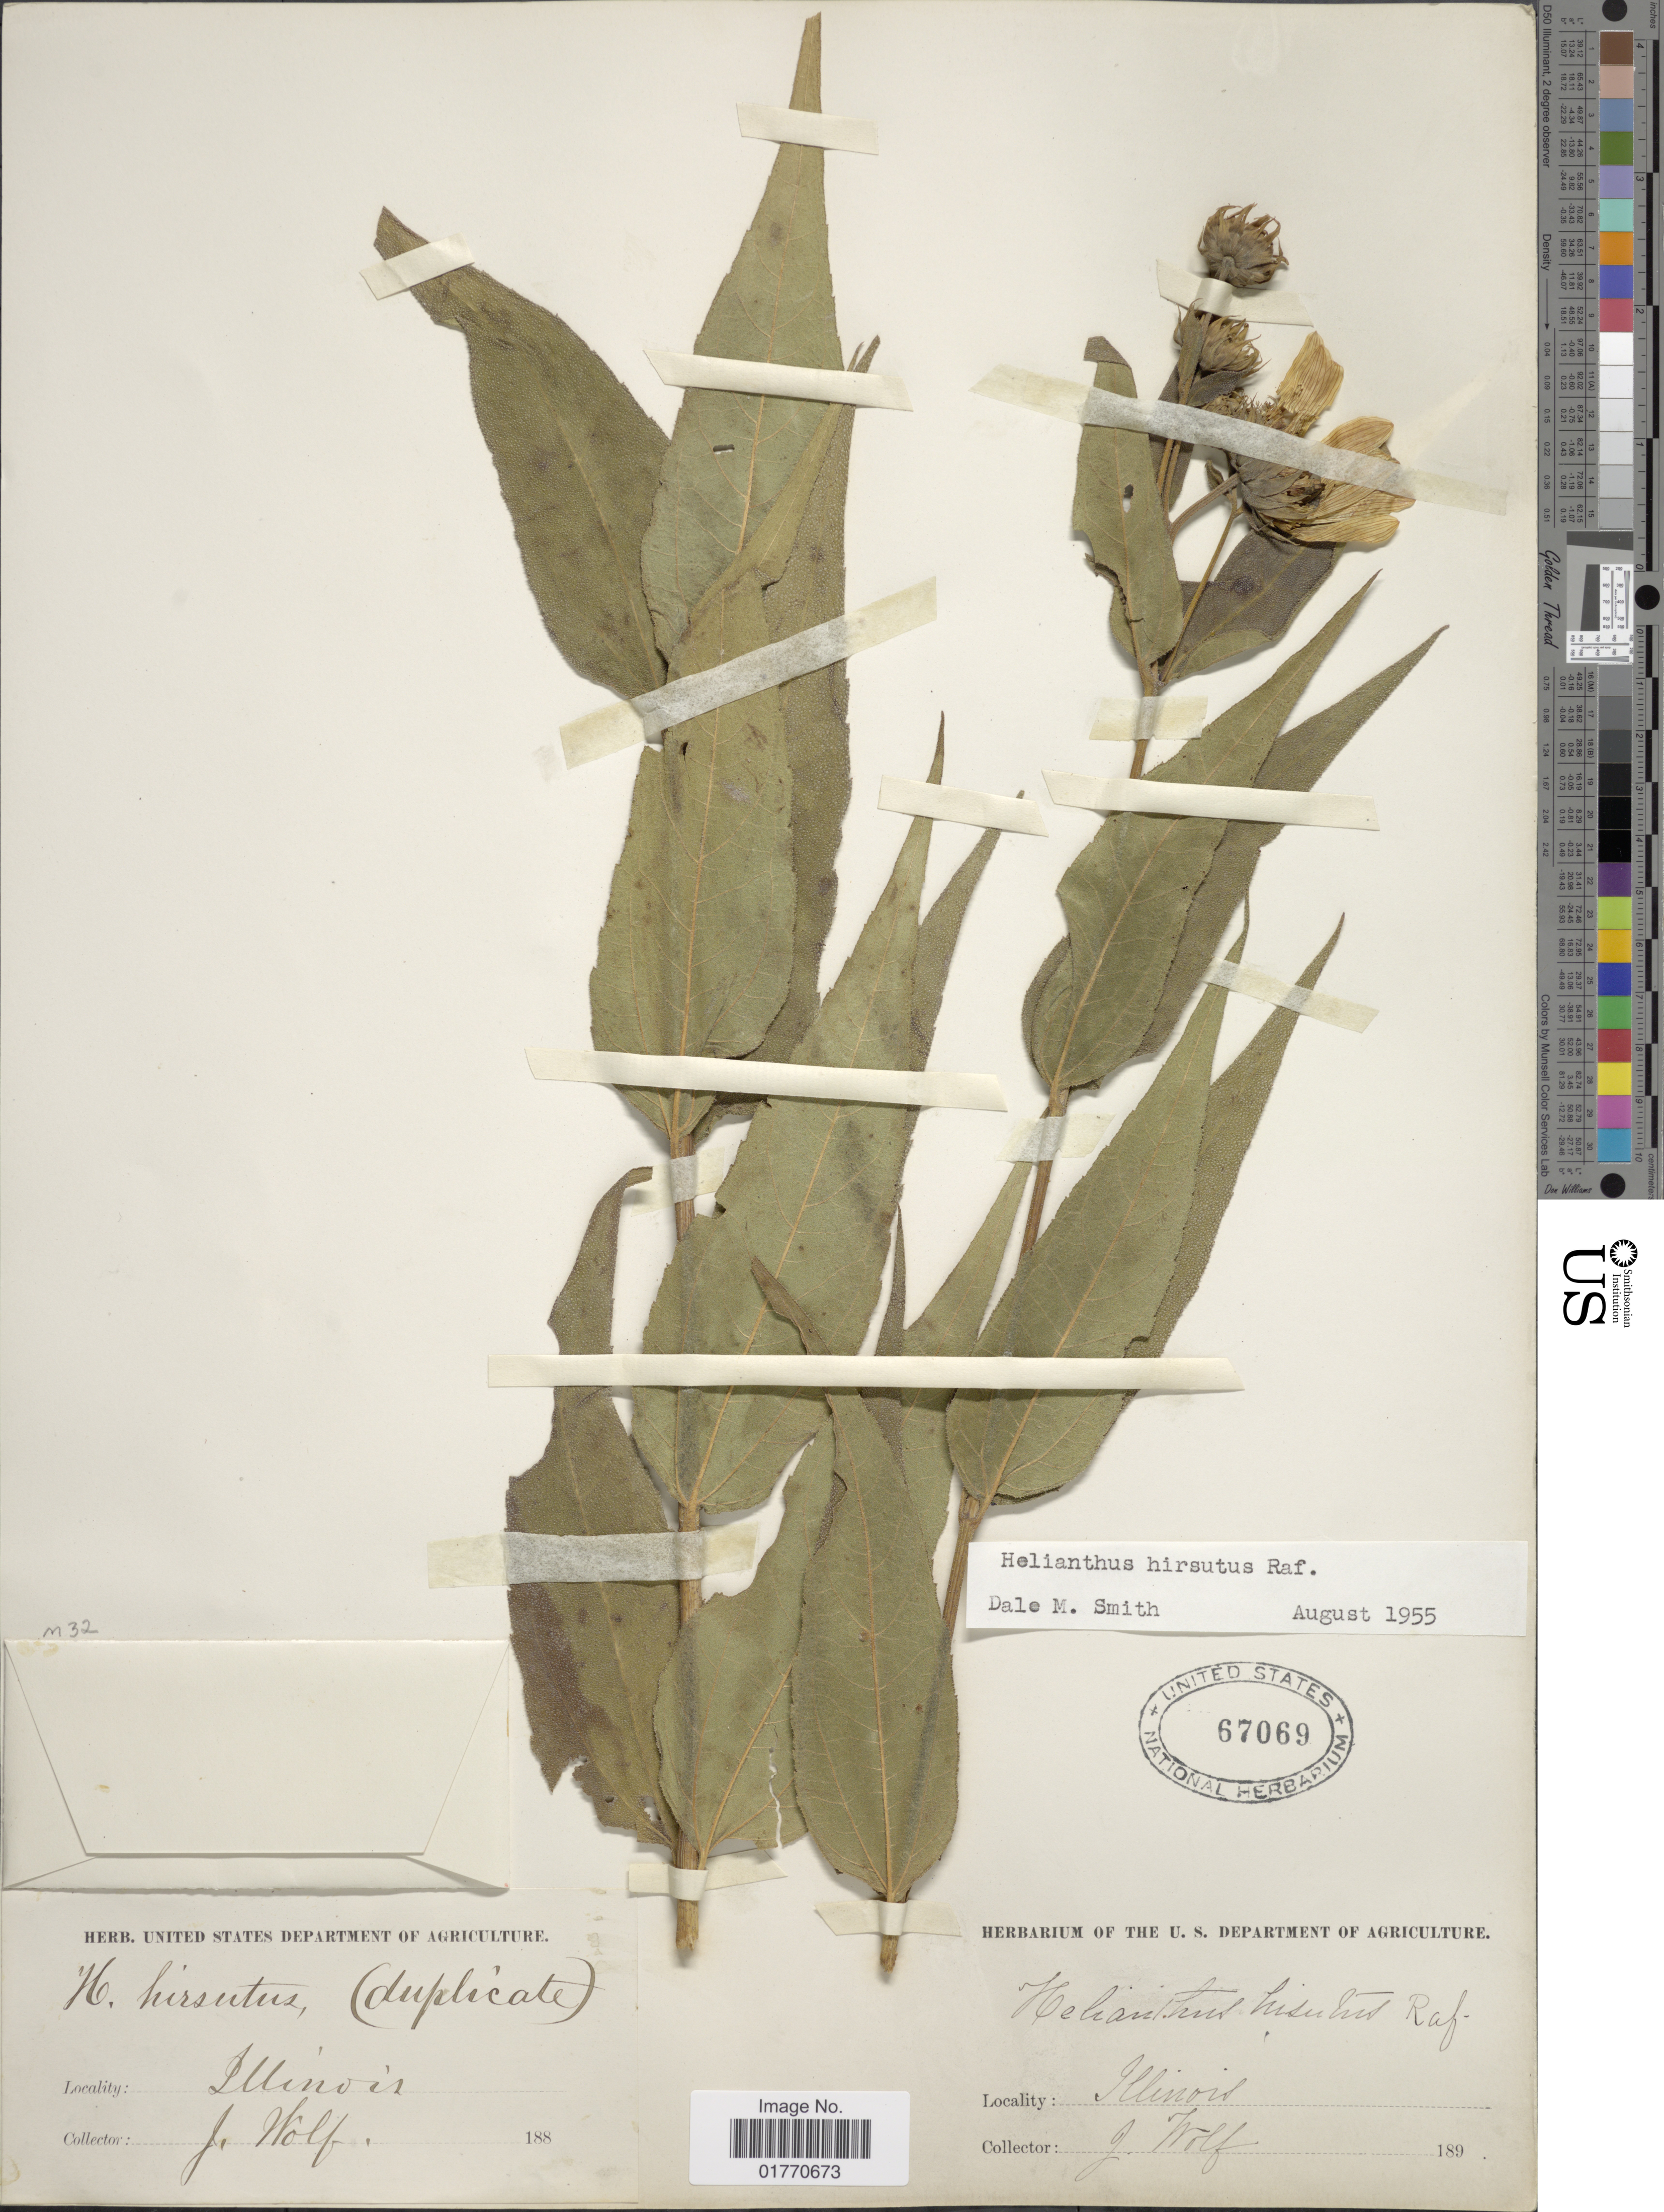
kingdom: Plantae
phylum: Tracheophyta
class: Magnoliopsida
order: Asterales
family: Asteraceae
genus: Helianthus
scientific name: Helianthus hirsutus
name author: Raf.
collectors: J. Wolf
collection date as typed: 188-189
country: United States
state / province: Illinois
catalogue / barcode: US 67069